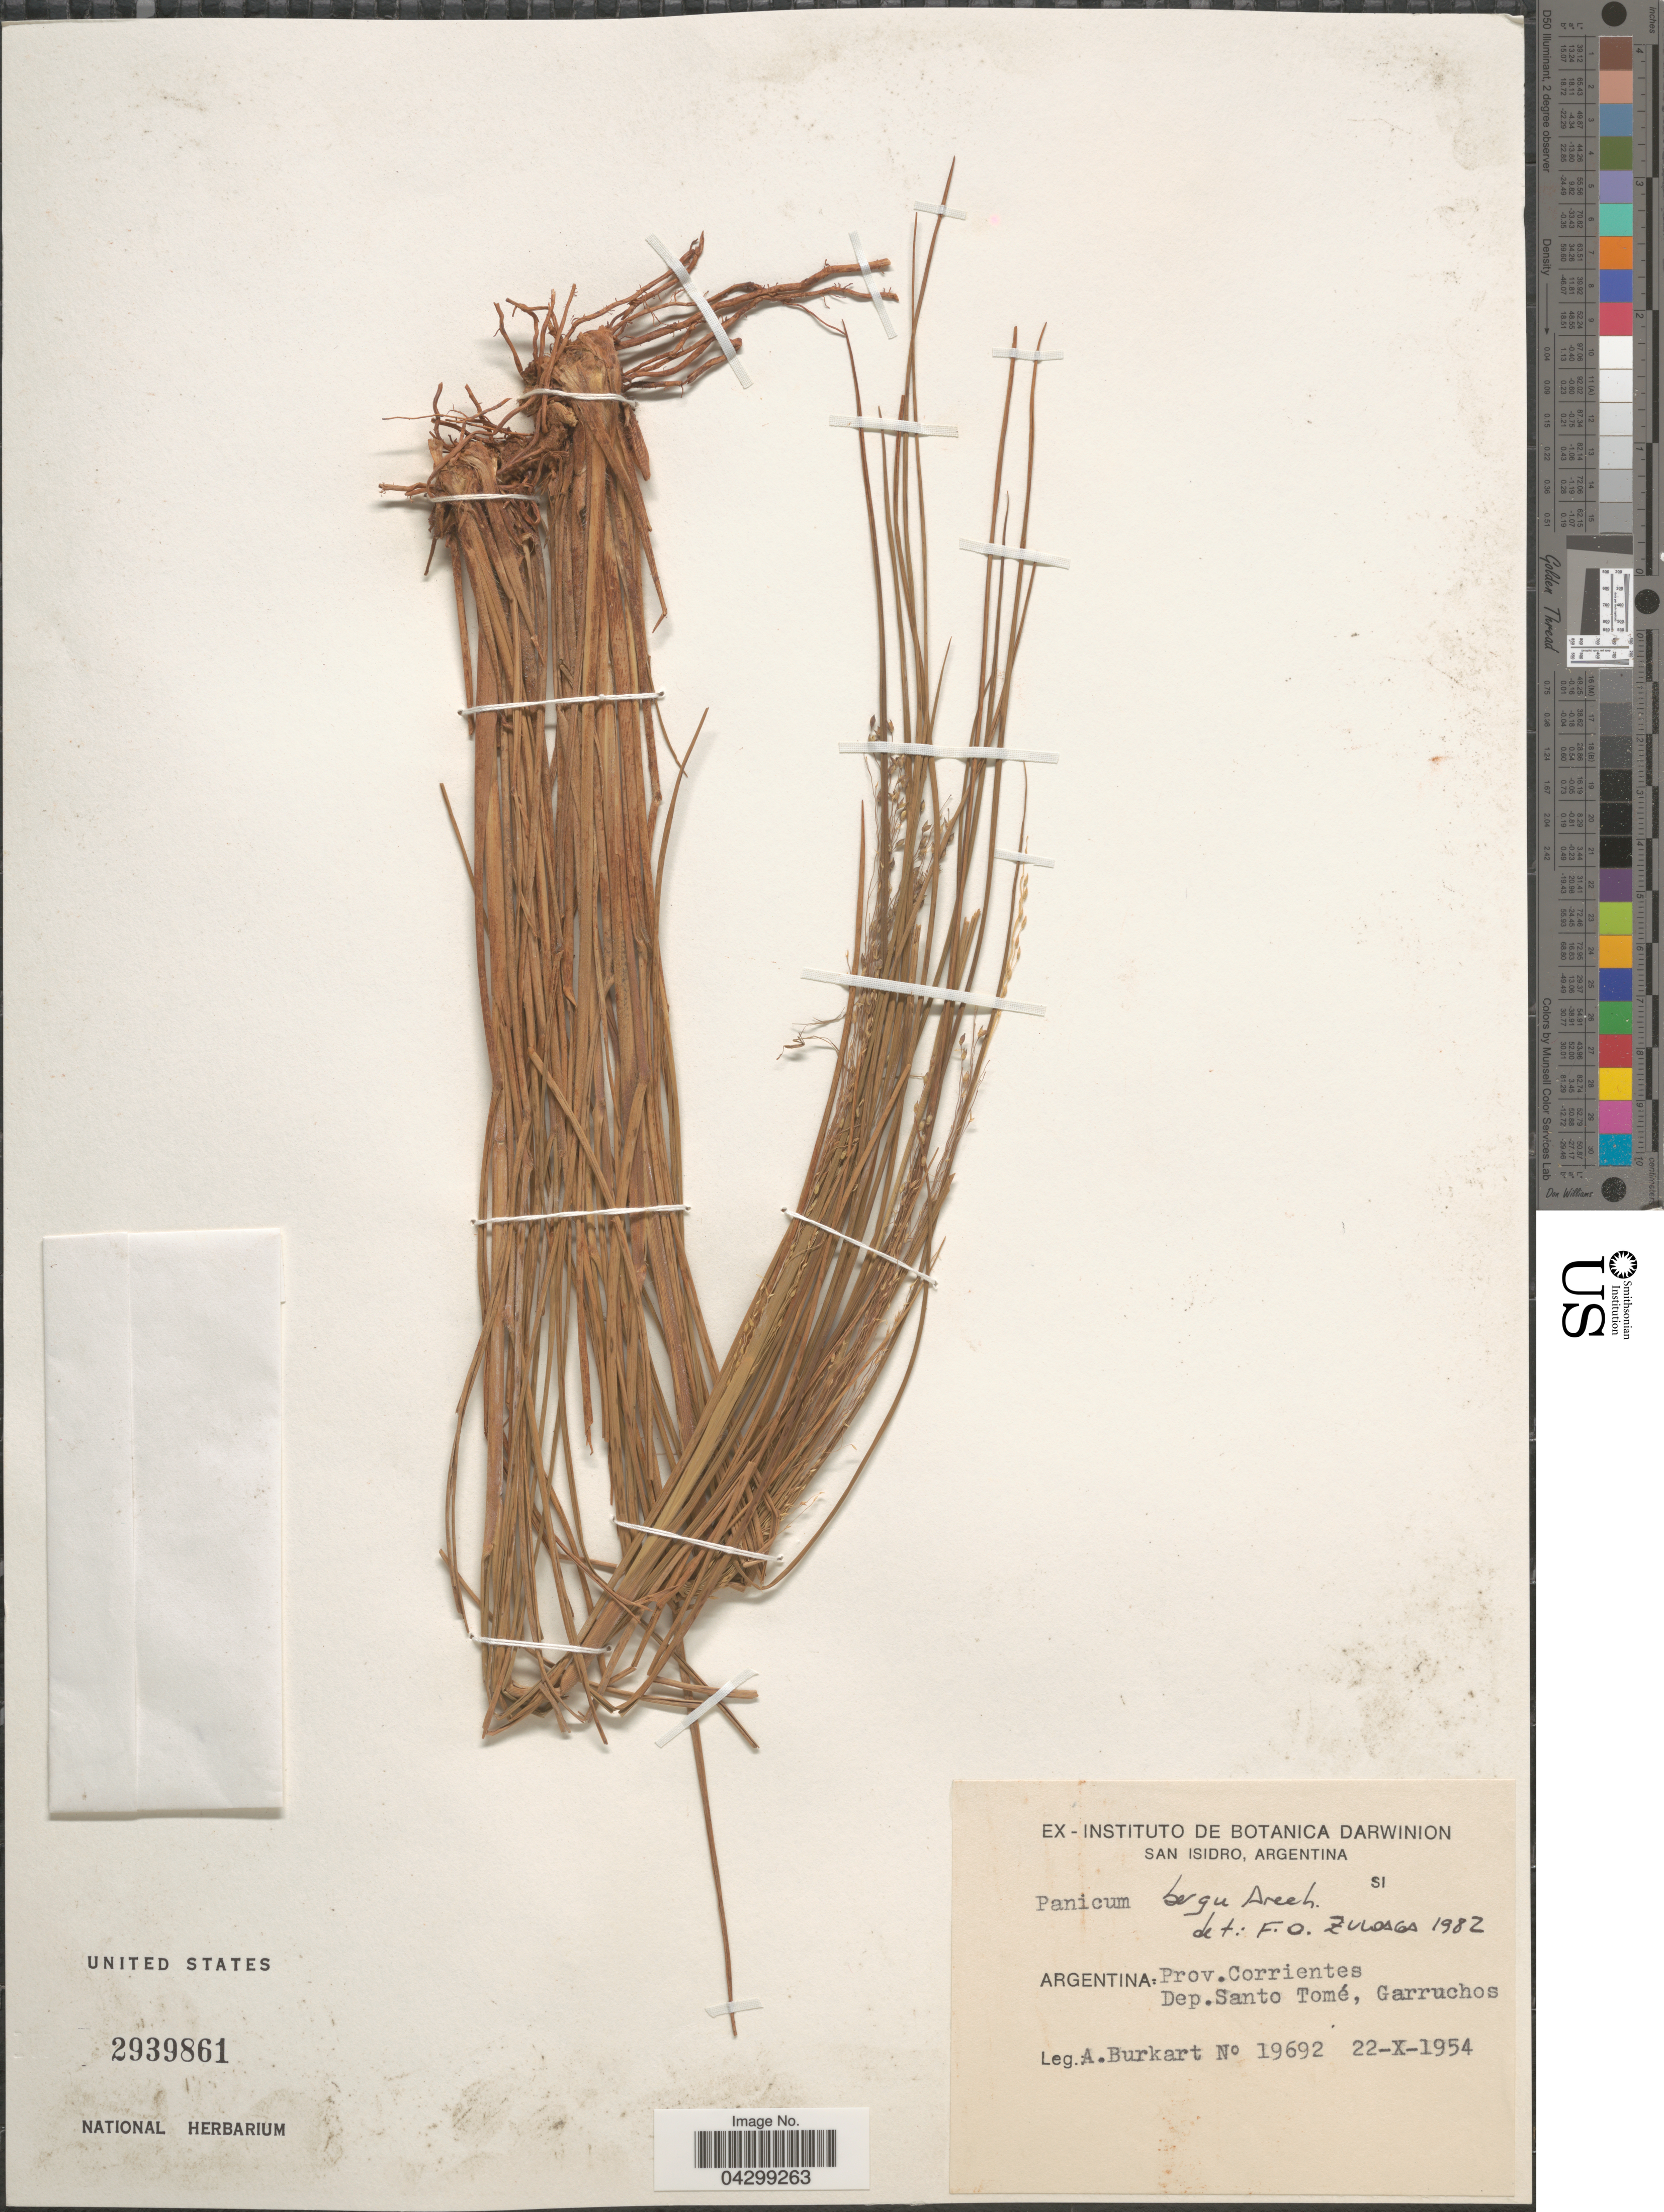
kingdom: Plantae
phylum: Tracheophyta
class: Liliopsida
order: Poales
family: Poaceae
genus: Panicum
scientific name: Panicum bergii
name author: Arechav.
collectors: A. E. Burkart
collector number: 19692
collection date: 1954-10-22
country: Argentina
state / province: Corrientes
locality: Dep. Santo Tomé, Garruchos.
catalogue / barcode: US 2939861